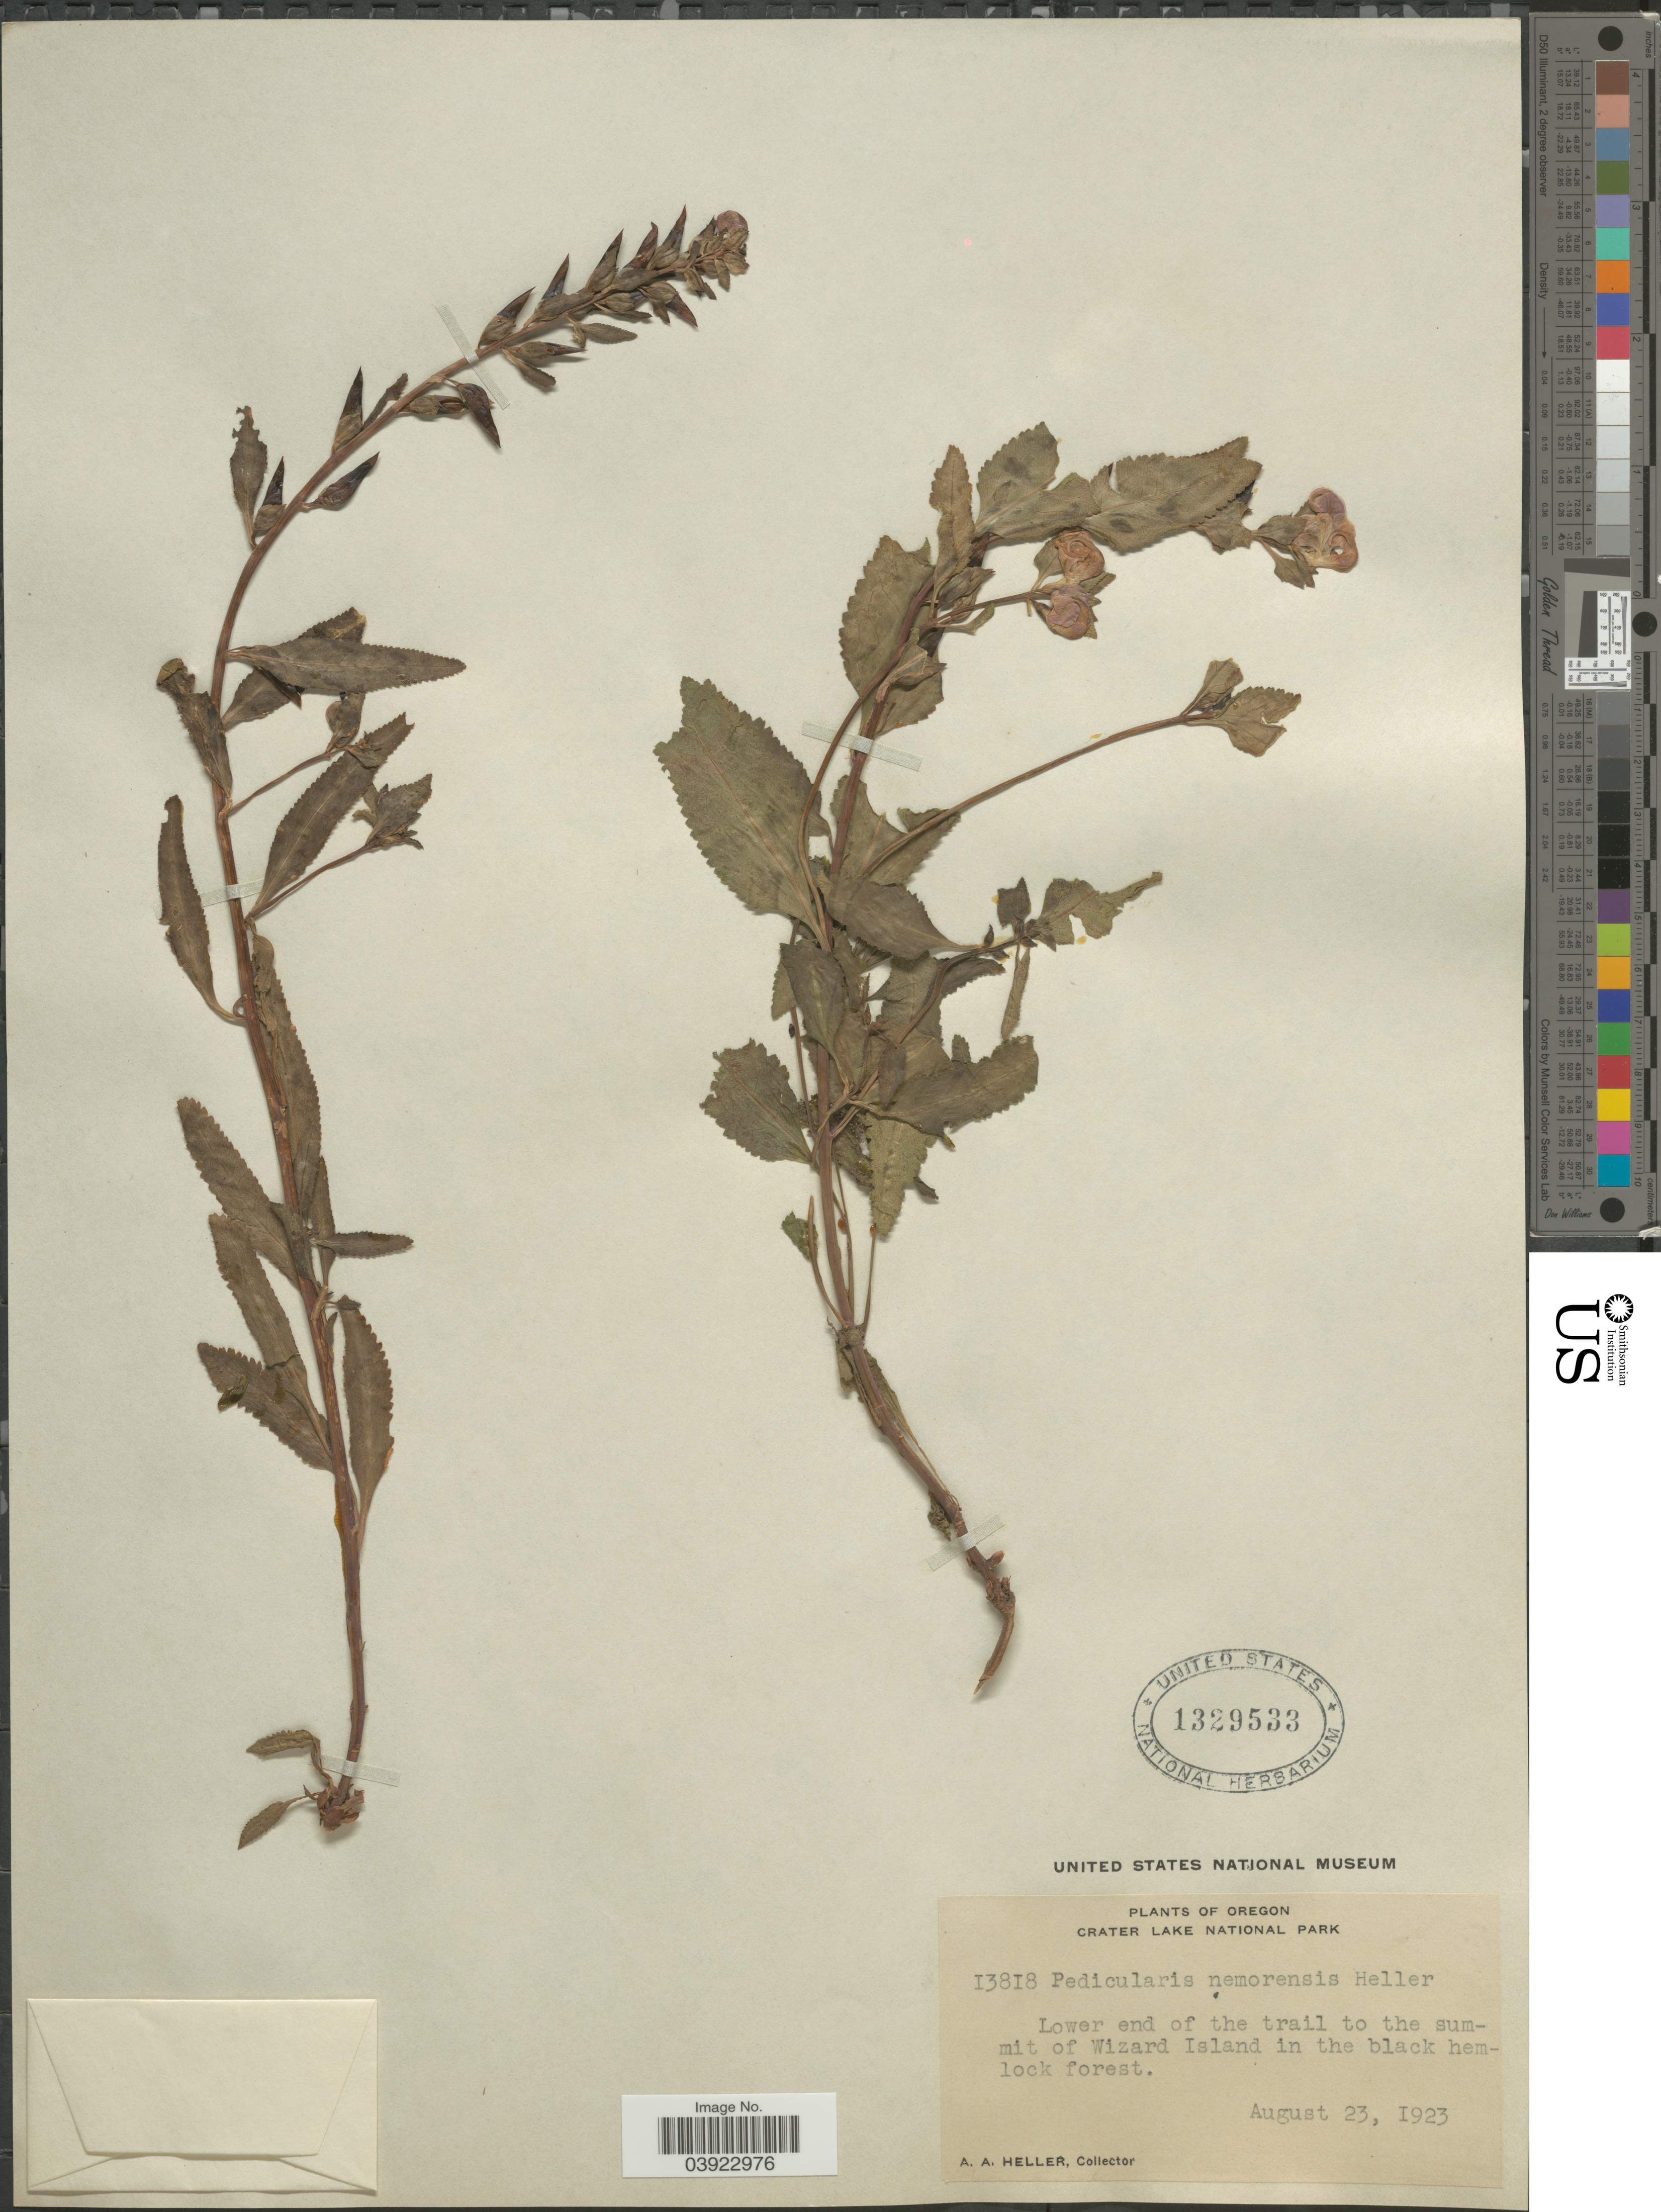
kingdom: Plantae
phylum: Tracheophyta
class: Magnoliopsida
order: Lamiales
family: Orobanchaceae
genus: Pedicularis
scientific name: Pedicularis nemorensis Heller sp. nov. ined.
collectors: A. A. Heller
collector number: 13818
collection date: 1923-08-23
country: United States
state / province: Oregon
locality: Great Lake National Park. Lower enf of the trail to the summit of Wizard Island in the black hemlock forest.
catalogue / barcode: US 1329533